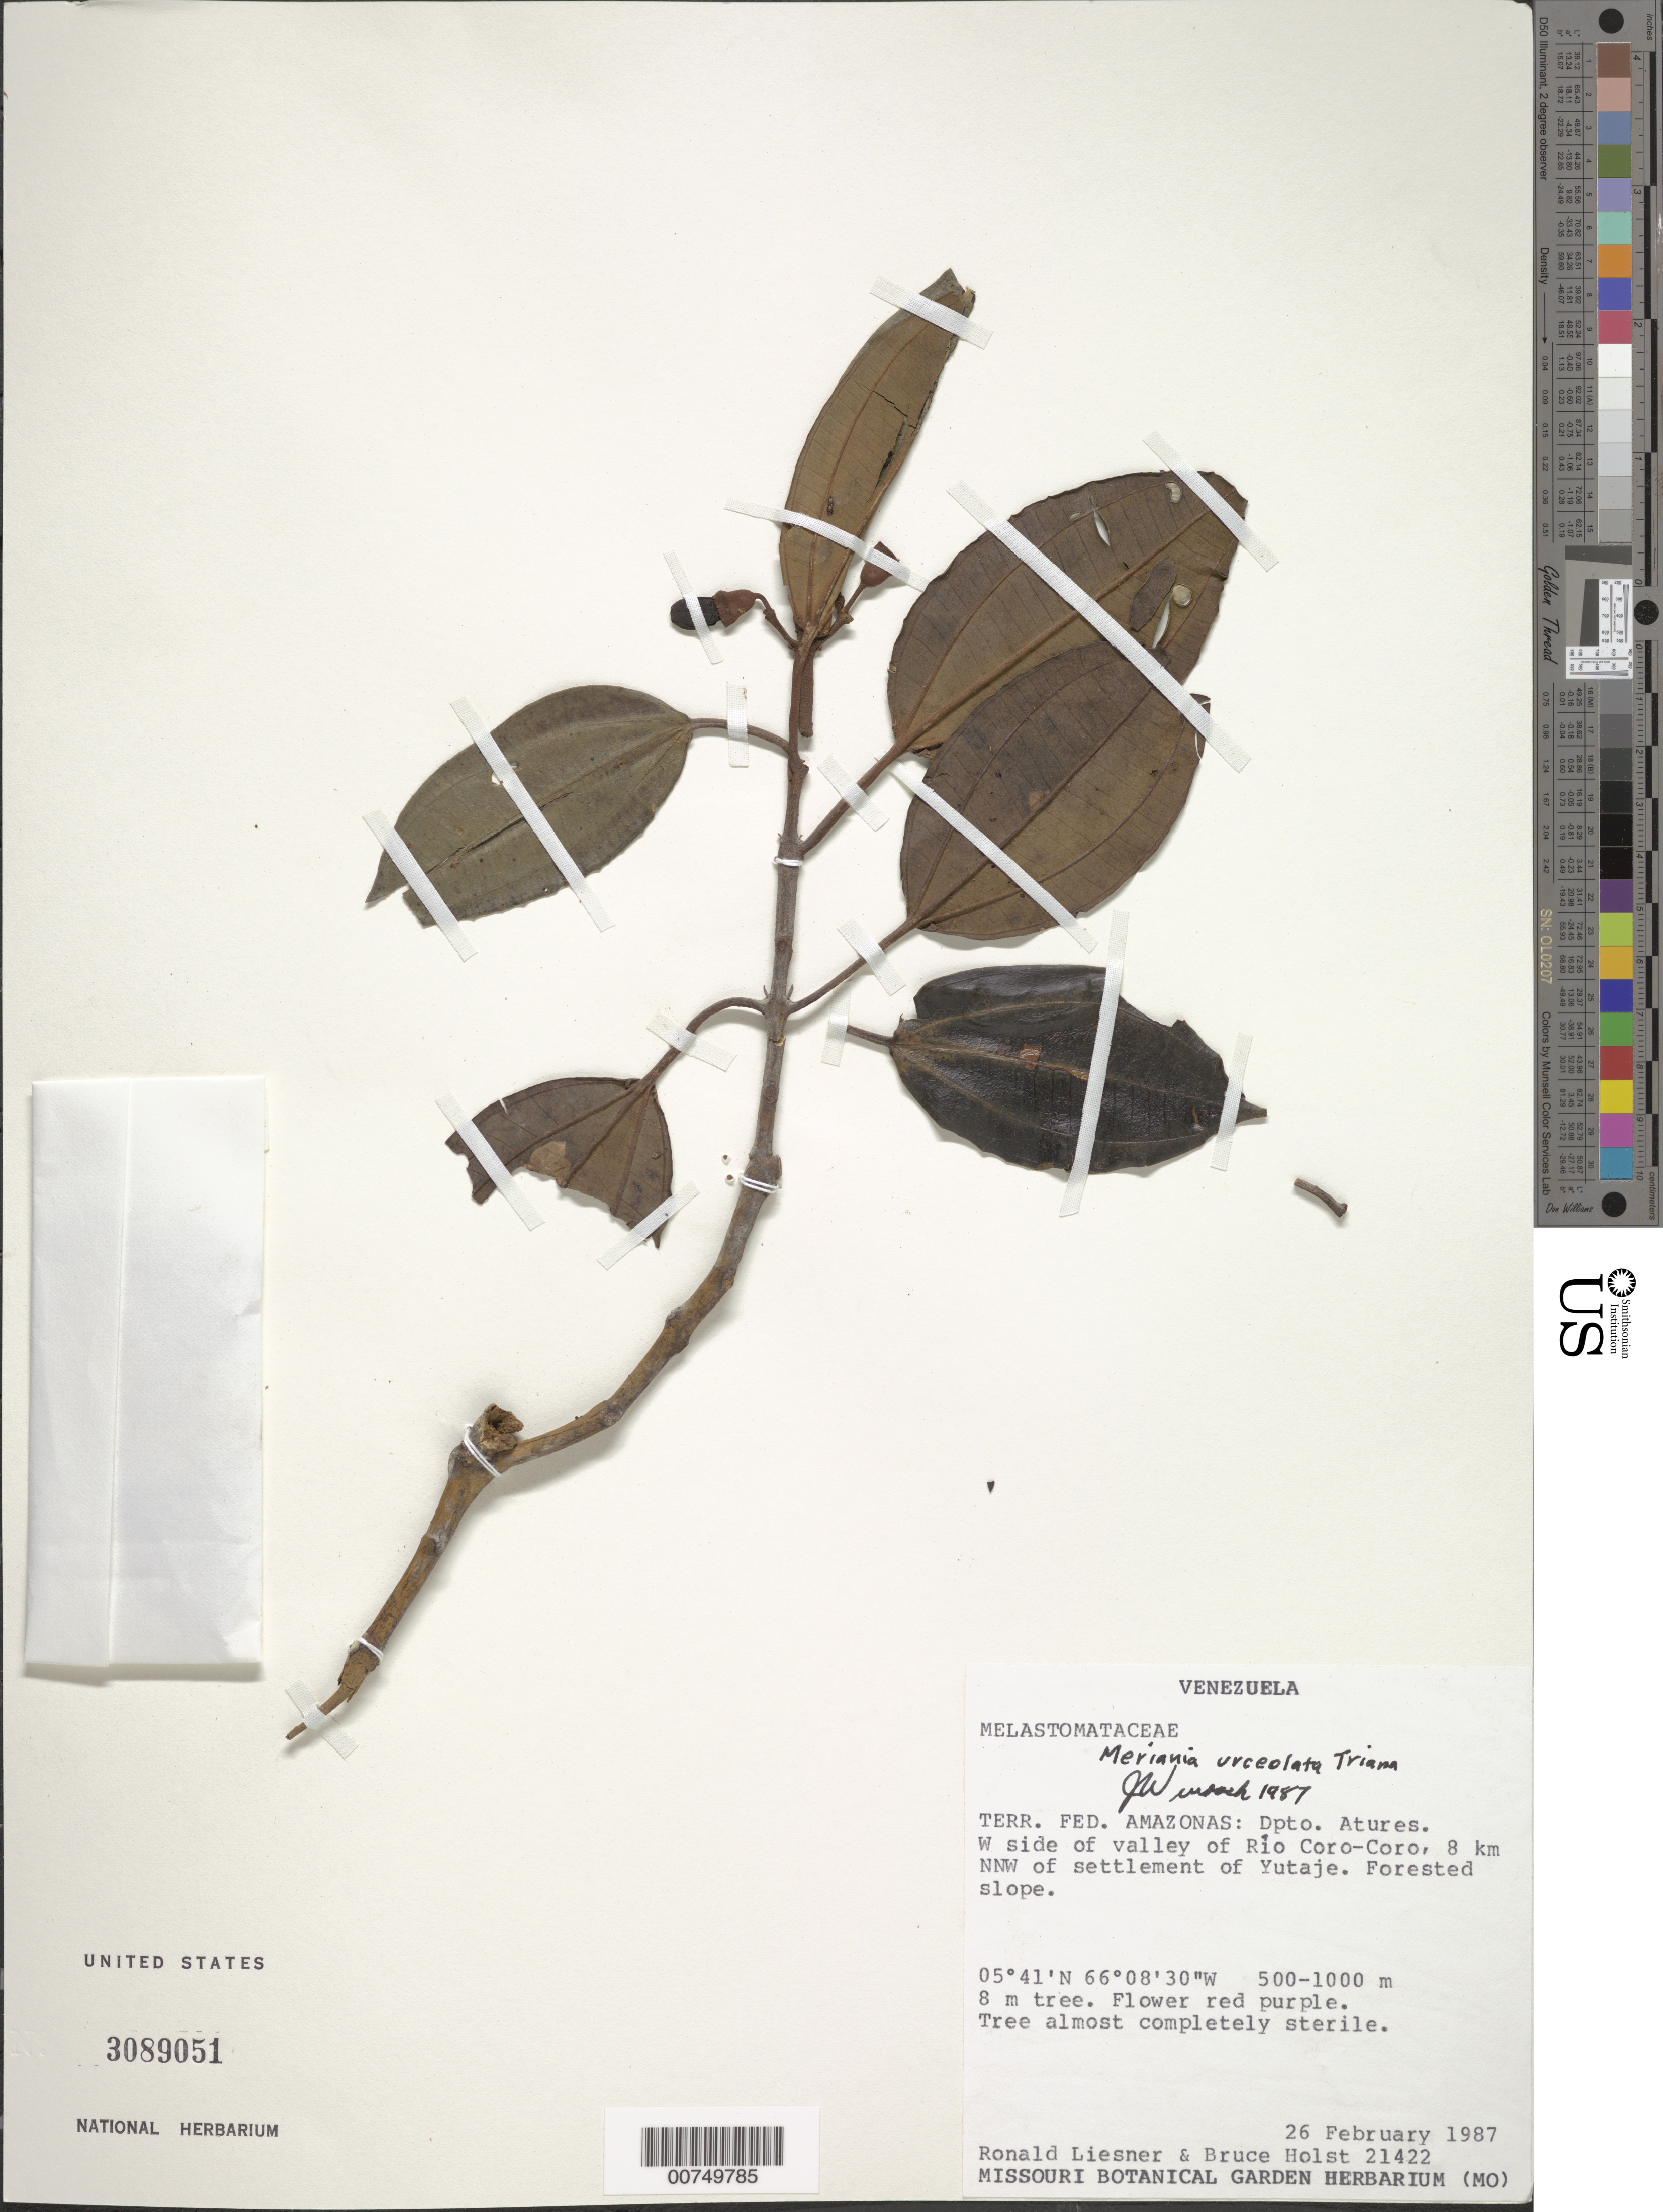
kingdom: Plantae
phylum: Tracheophyta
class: Magnoliopsida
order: Myrtales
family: Melastomataceae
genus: Meriania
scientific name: Meriania urceolata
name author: Triana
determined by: Wurdack, John J., (US), US (UNITED STATES)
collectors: R. L. Liesner & B. Holst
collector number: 21422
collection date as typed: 26-Feb-87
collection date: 1987-02-26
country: Venezuela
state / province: Amazonas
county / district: Atures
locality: Río Coro-Coro, W side, 8 km NNW of settlement of Yutajé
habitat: Forested slope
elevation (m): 500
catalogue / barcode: US 3089051